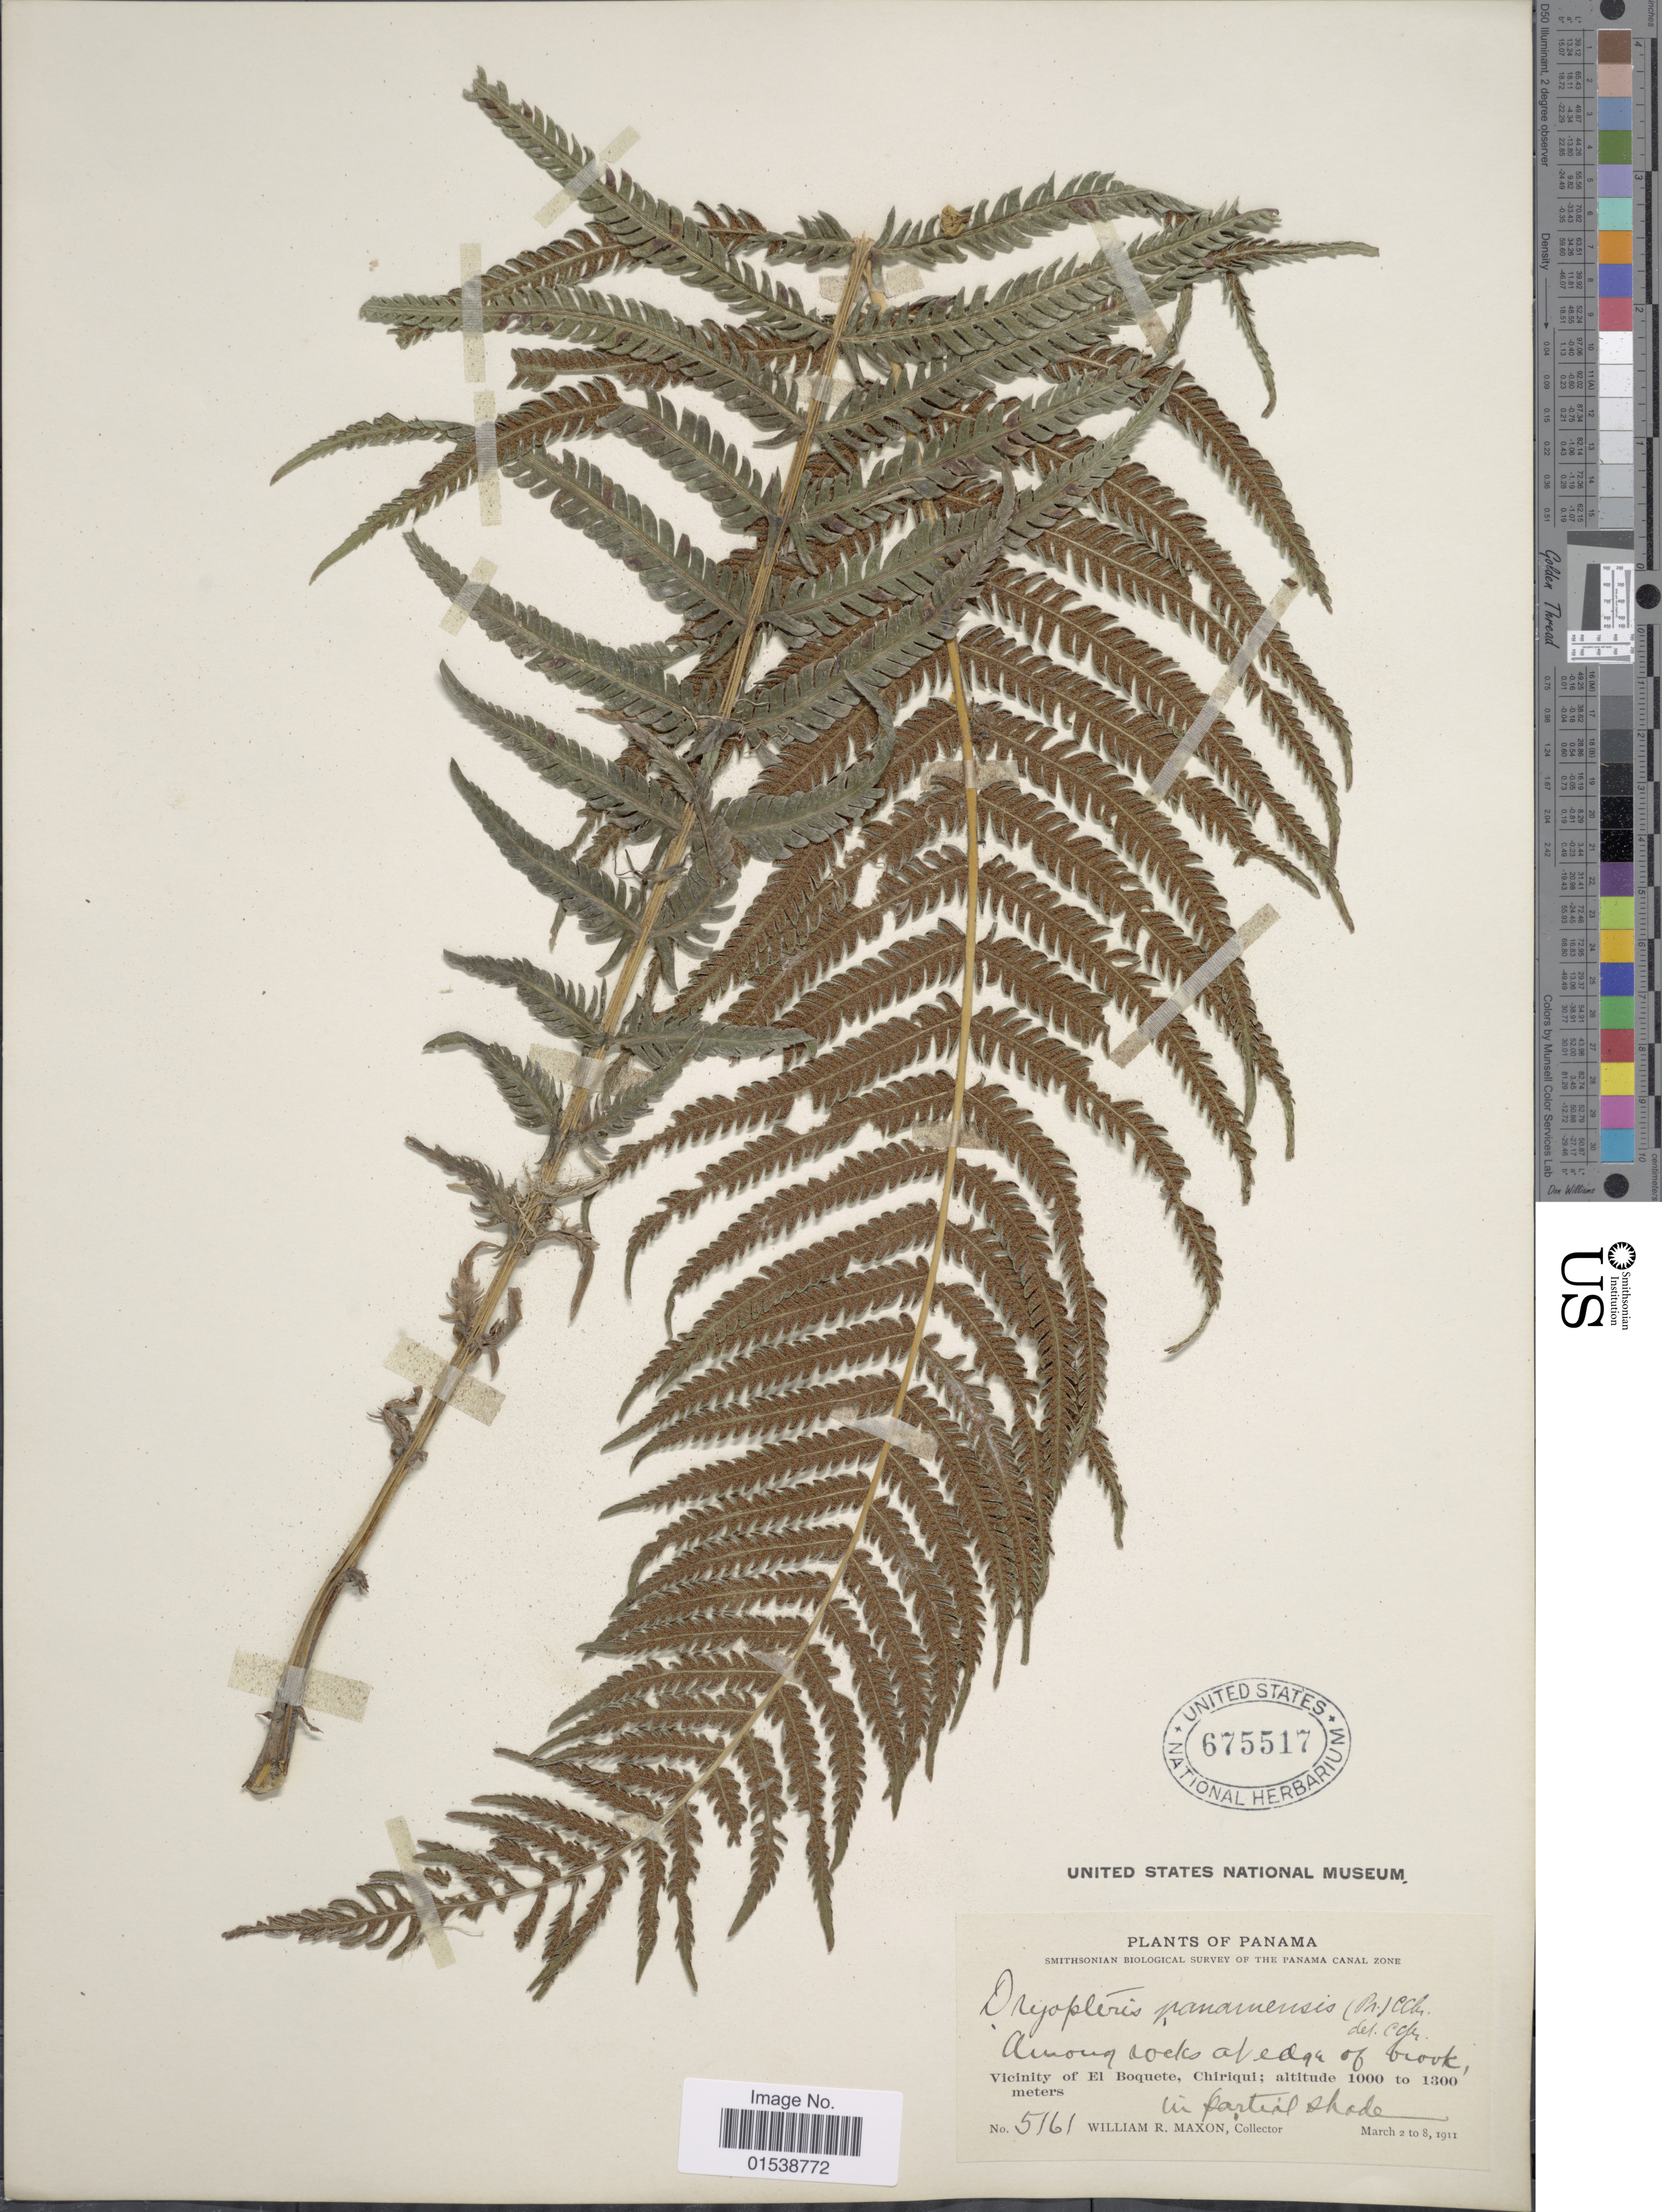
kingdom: Plantae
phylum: Tracheophyta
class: Polypodiopsida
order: Polypodiales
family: Thelypteridaceae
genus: Amauropelta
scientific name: Amauropelta resinifera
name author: (Desv.) Pic. Serm.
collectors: W. R. Maxon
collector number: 5161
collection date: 1911-03-02/1911-03-08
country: Panama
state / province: Chiriqui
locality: Vicinity of El Boquete, Chiriqui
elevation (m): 1000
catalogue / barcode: US 675517